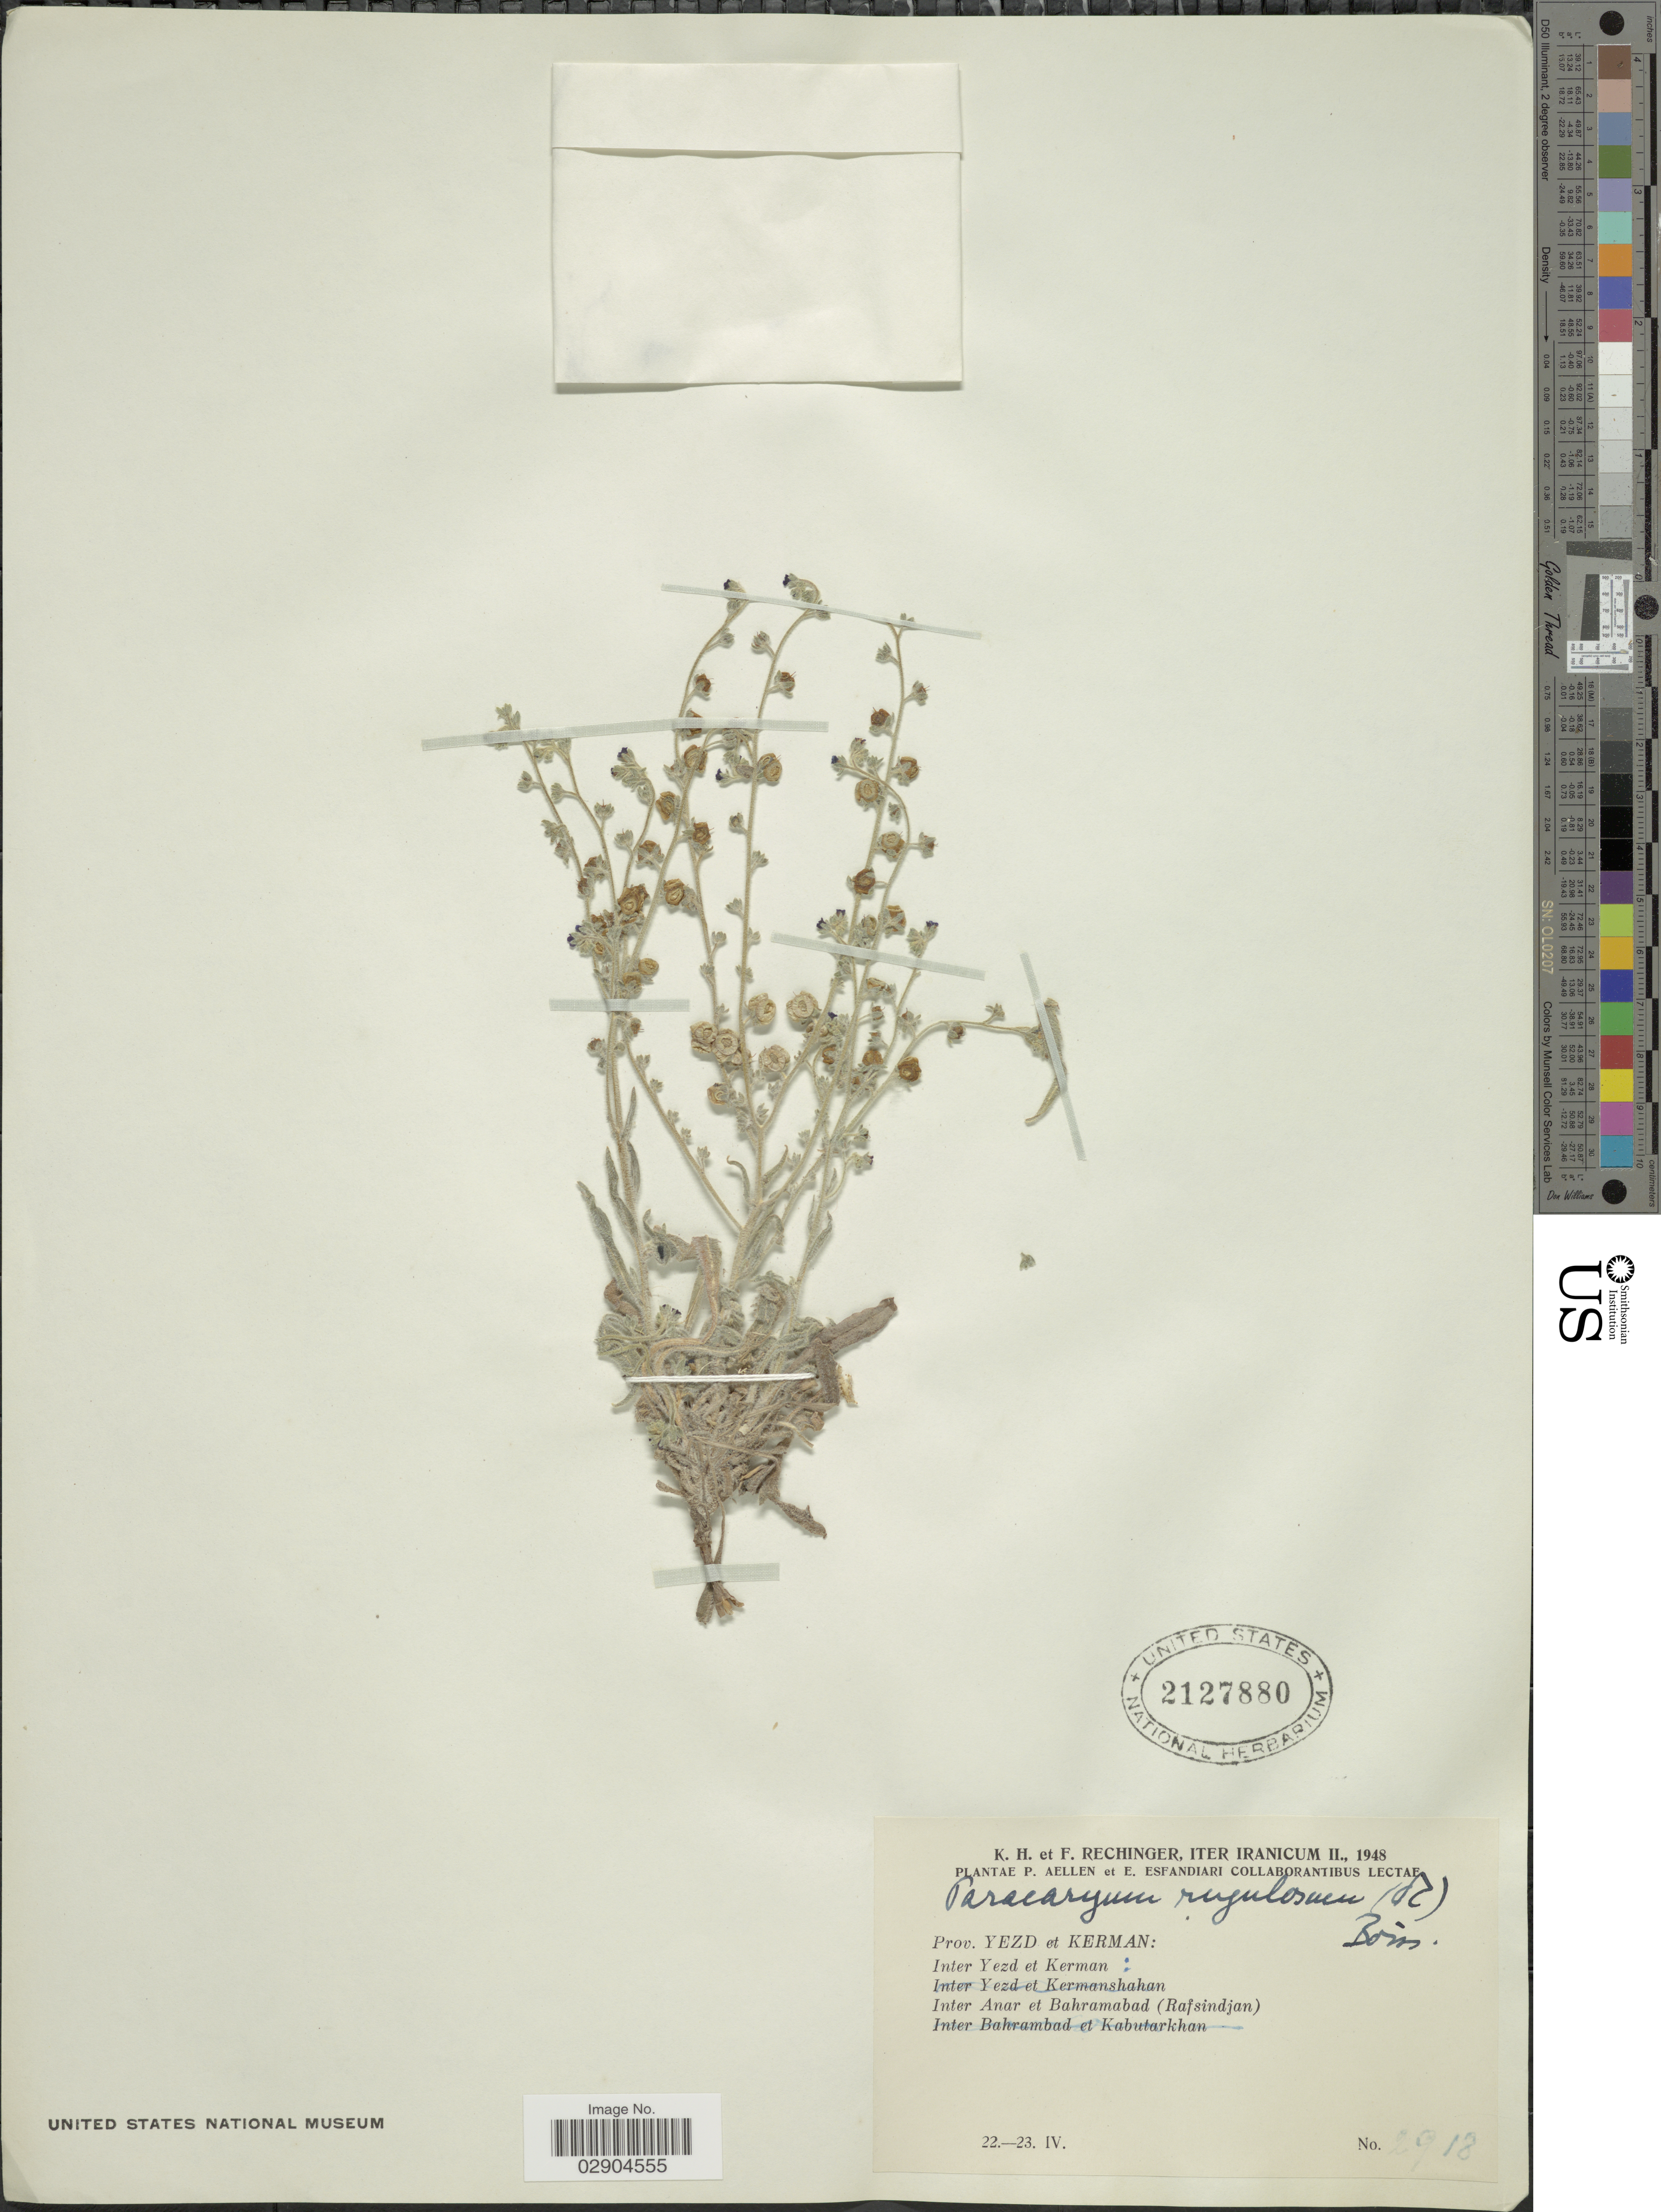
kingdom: Plantae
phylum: Tracheophyta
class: Magnoliopsida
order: Boraginales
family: Boraginaceae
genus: Paracaryum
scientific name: Paracaryum rugulosum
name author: (DC.) Boiss.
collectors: K. H. Rechinger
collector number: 2912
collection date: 1948-04-22/1948-04-23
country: Iran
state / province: Kerman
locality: Prov. Yezd et Kerman: Inter Yezd et Kerman: Inter Anar et Bahramabad (Rafsindjan).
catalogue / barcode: US 2127880